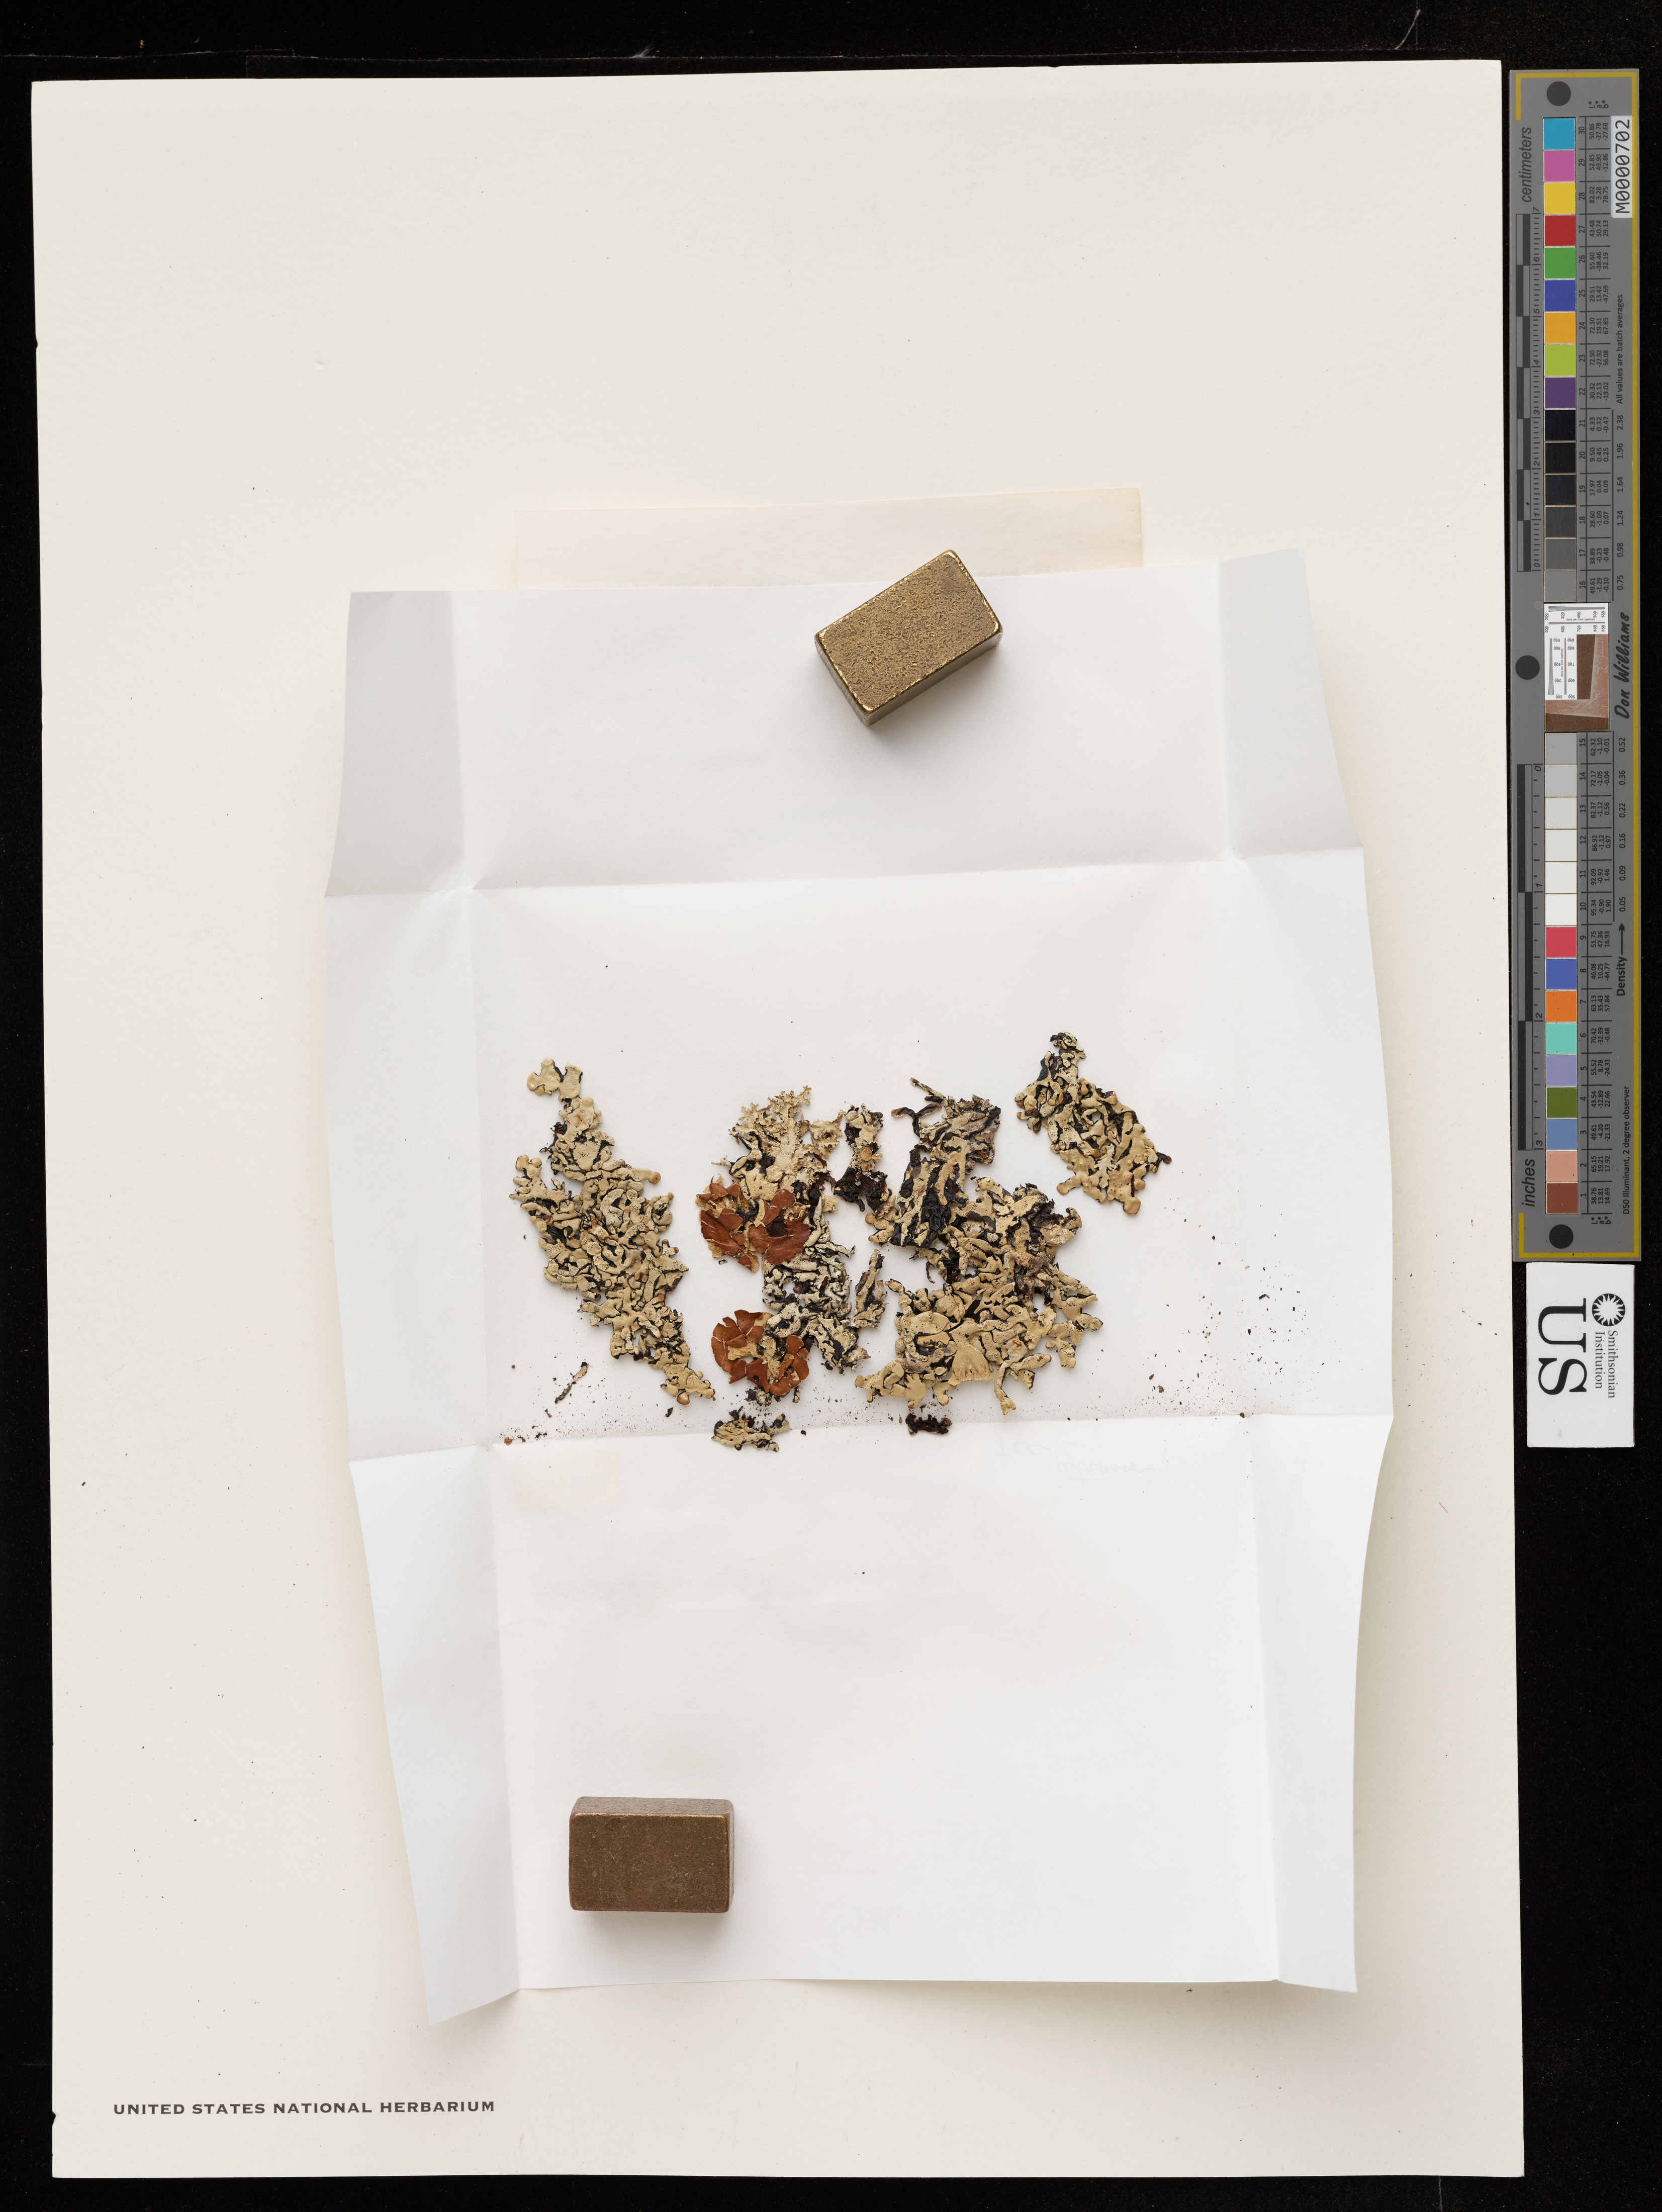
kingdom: Fungi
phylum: Ascomycota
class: Lecanoromycetes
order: Lecanorales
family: Parmeliaceae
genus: Hypogymnia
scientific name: Hypogymnia apinnata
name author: Goward & McCune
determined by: McCune, B.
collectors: M. Hale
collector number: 48816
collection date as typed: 11 Jun 1977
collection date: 1977-06-11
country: United States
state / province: California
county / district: Humboldt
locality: Van duzer forest corridor wayside